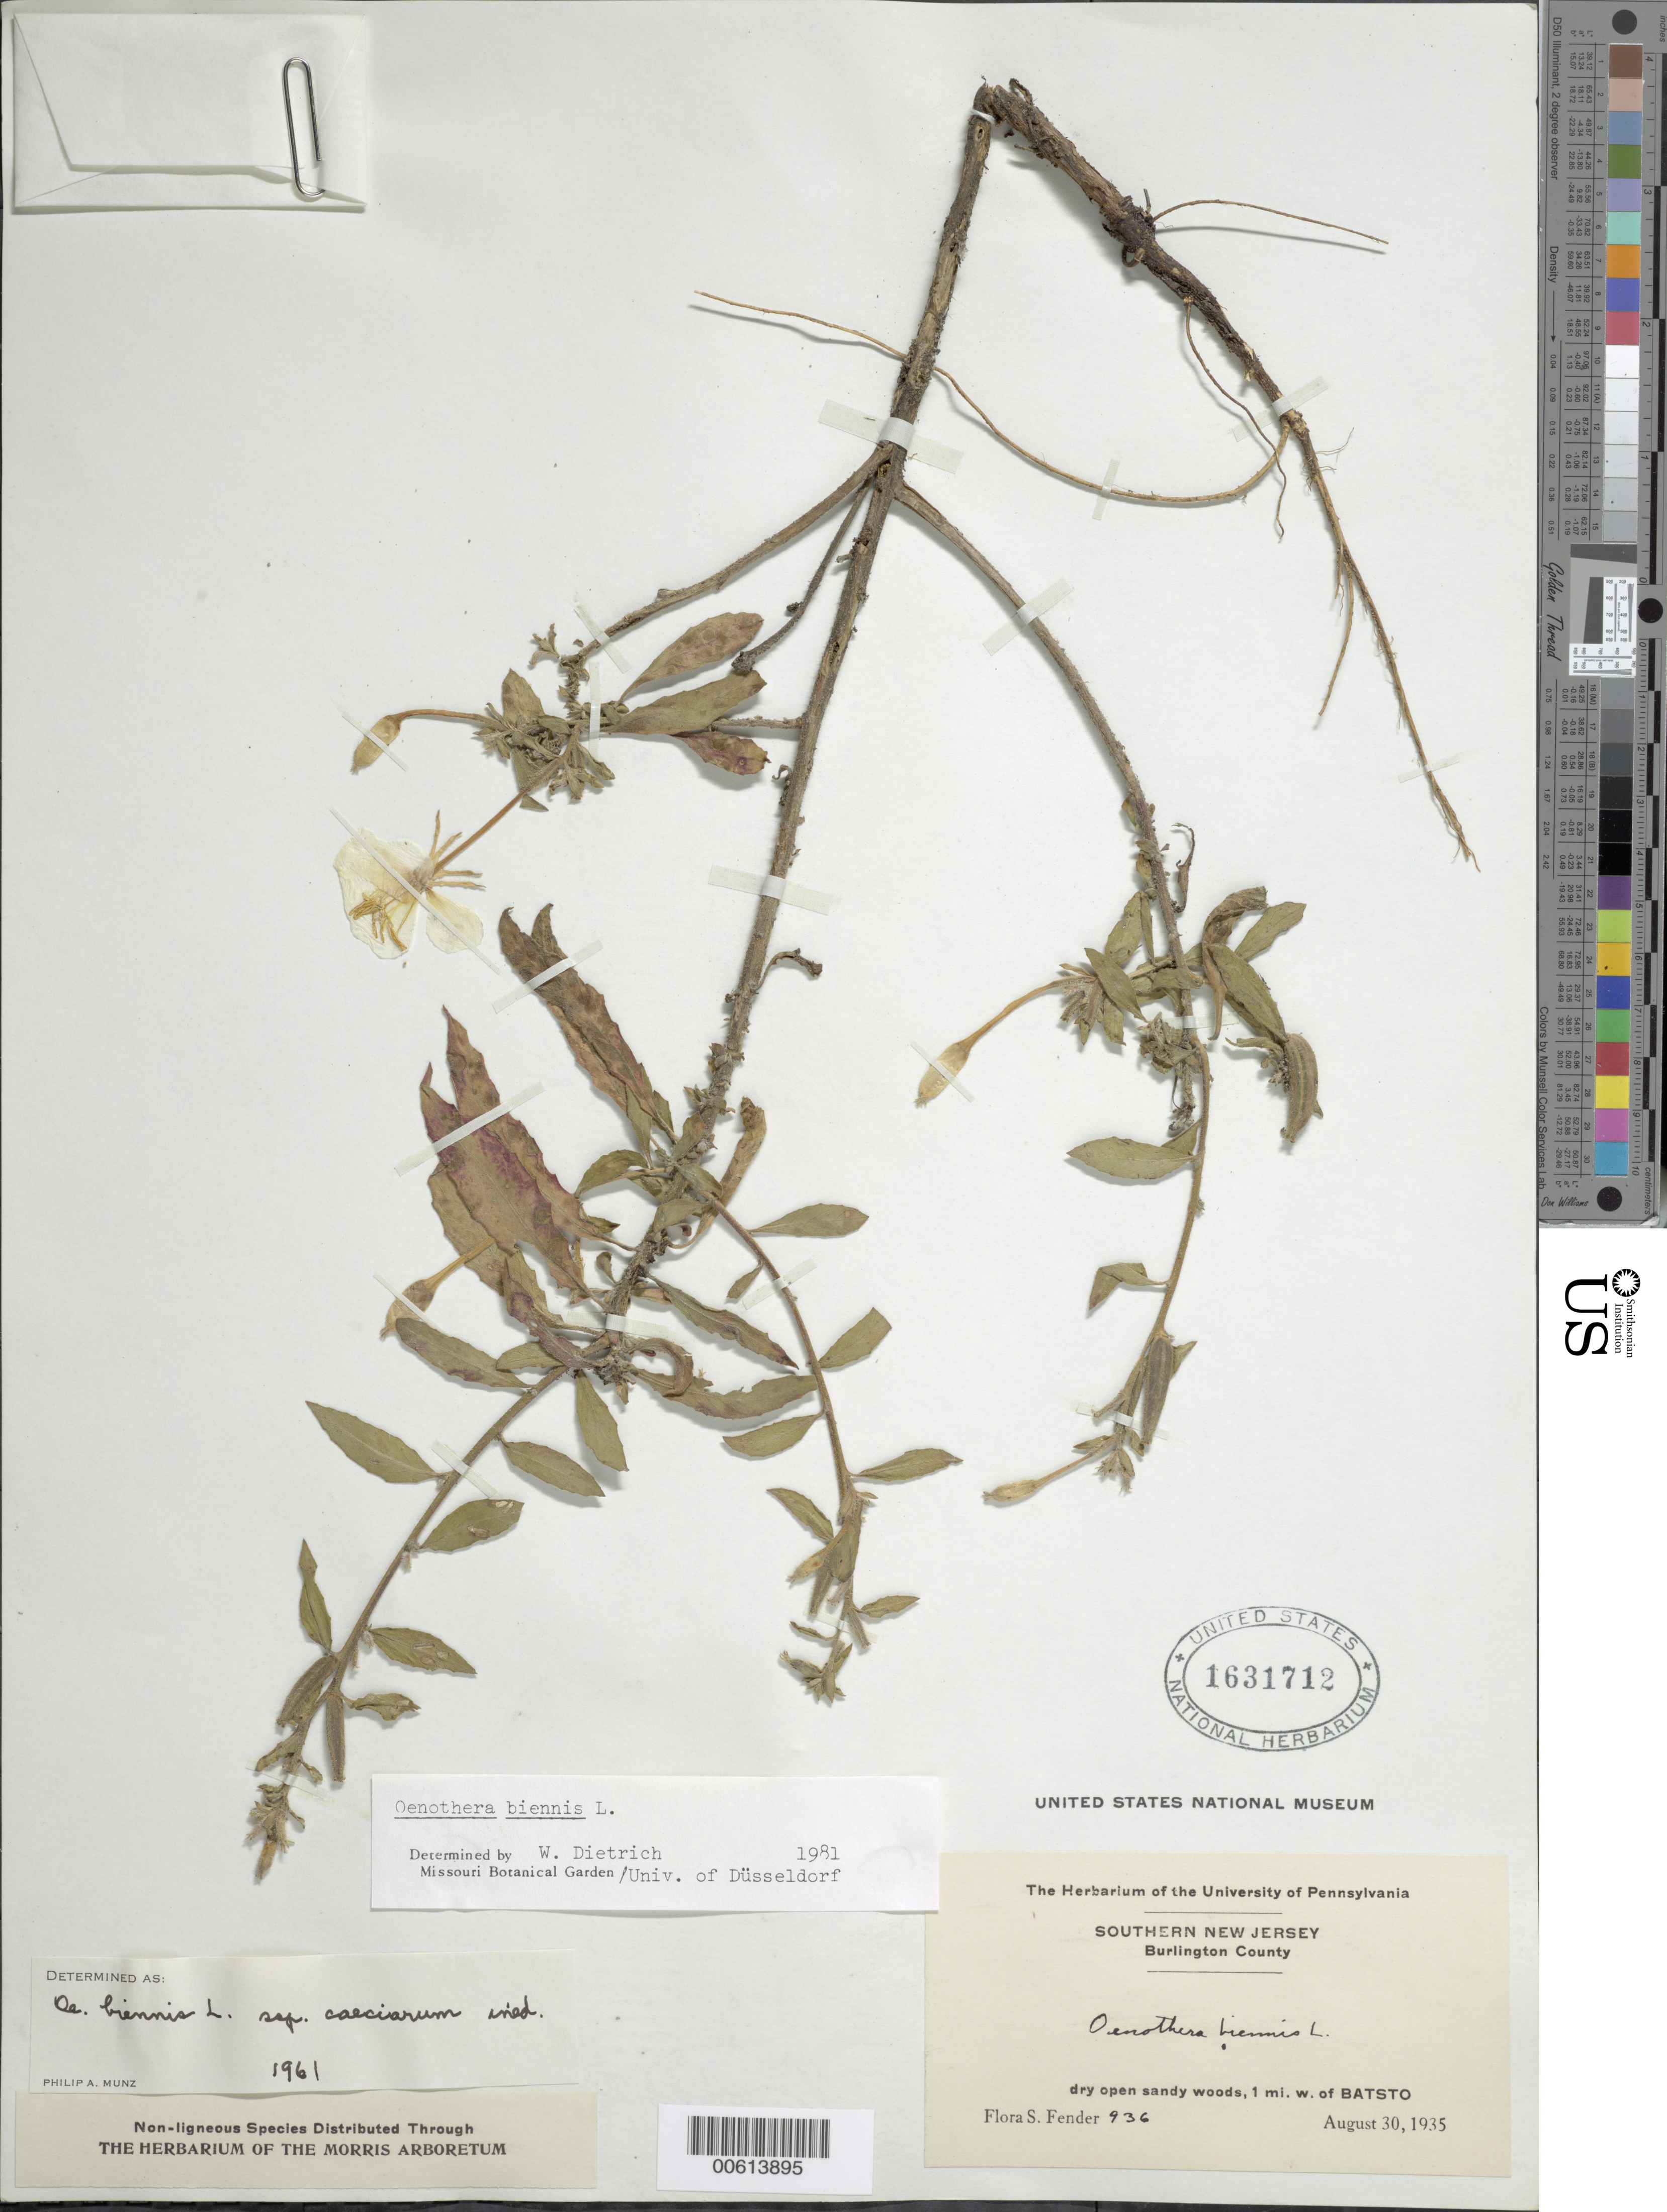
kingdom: Plantae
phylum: Tracheophyta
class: Magnoliopsida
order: Myrtales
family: Onagraceae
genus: Oenothera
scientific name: Oenothera biennis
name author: L.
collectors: F. Fender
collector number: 936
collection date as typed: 30 Aug 1935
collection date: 1935-08-30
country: United States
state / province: New Jersey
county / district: Burlington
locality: W of Batsto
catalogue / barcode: US 1631712